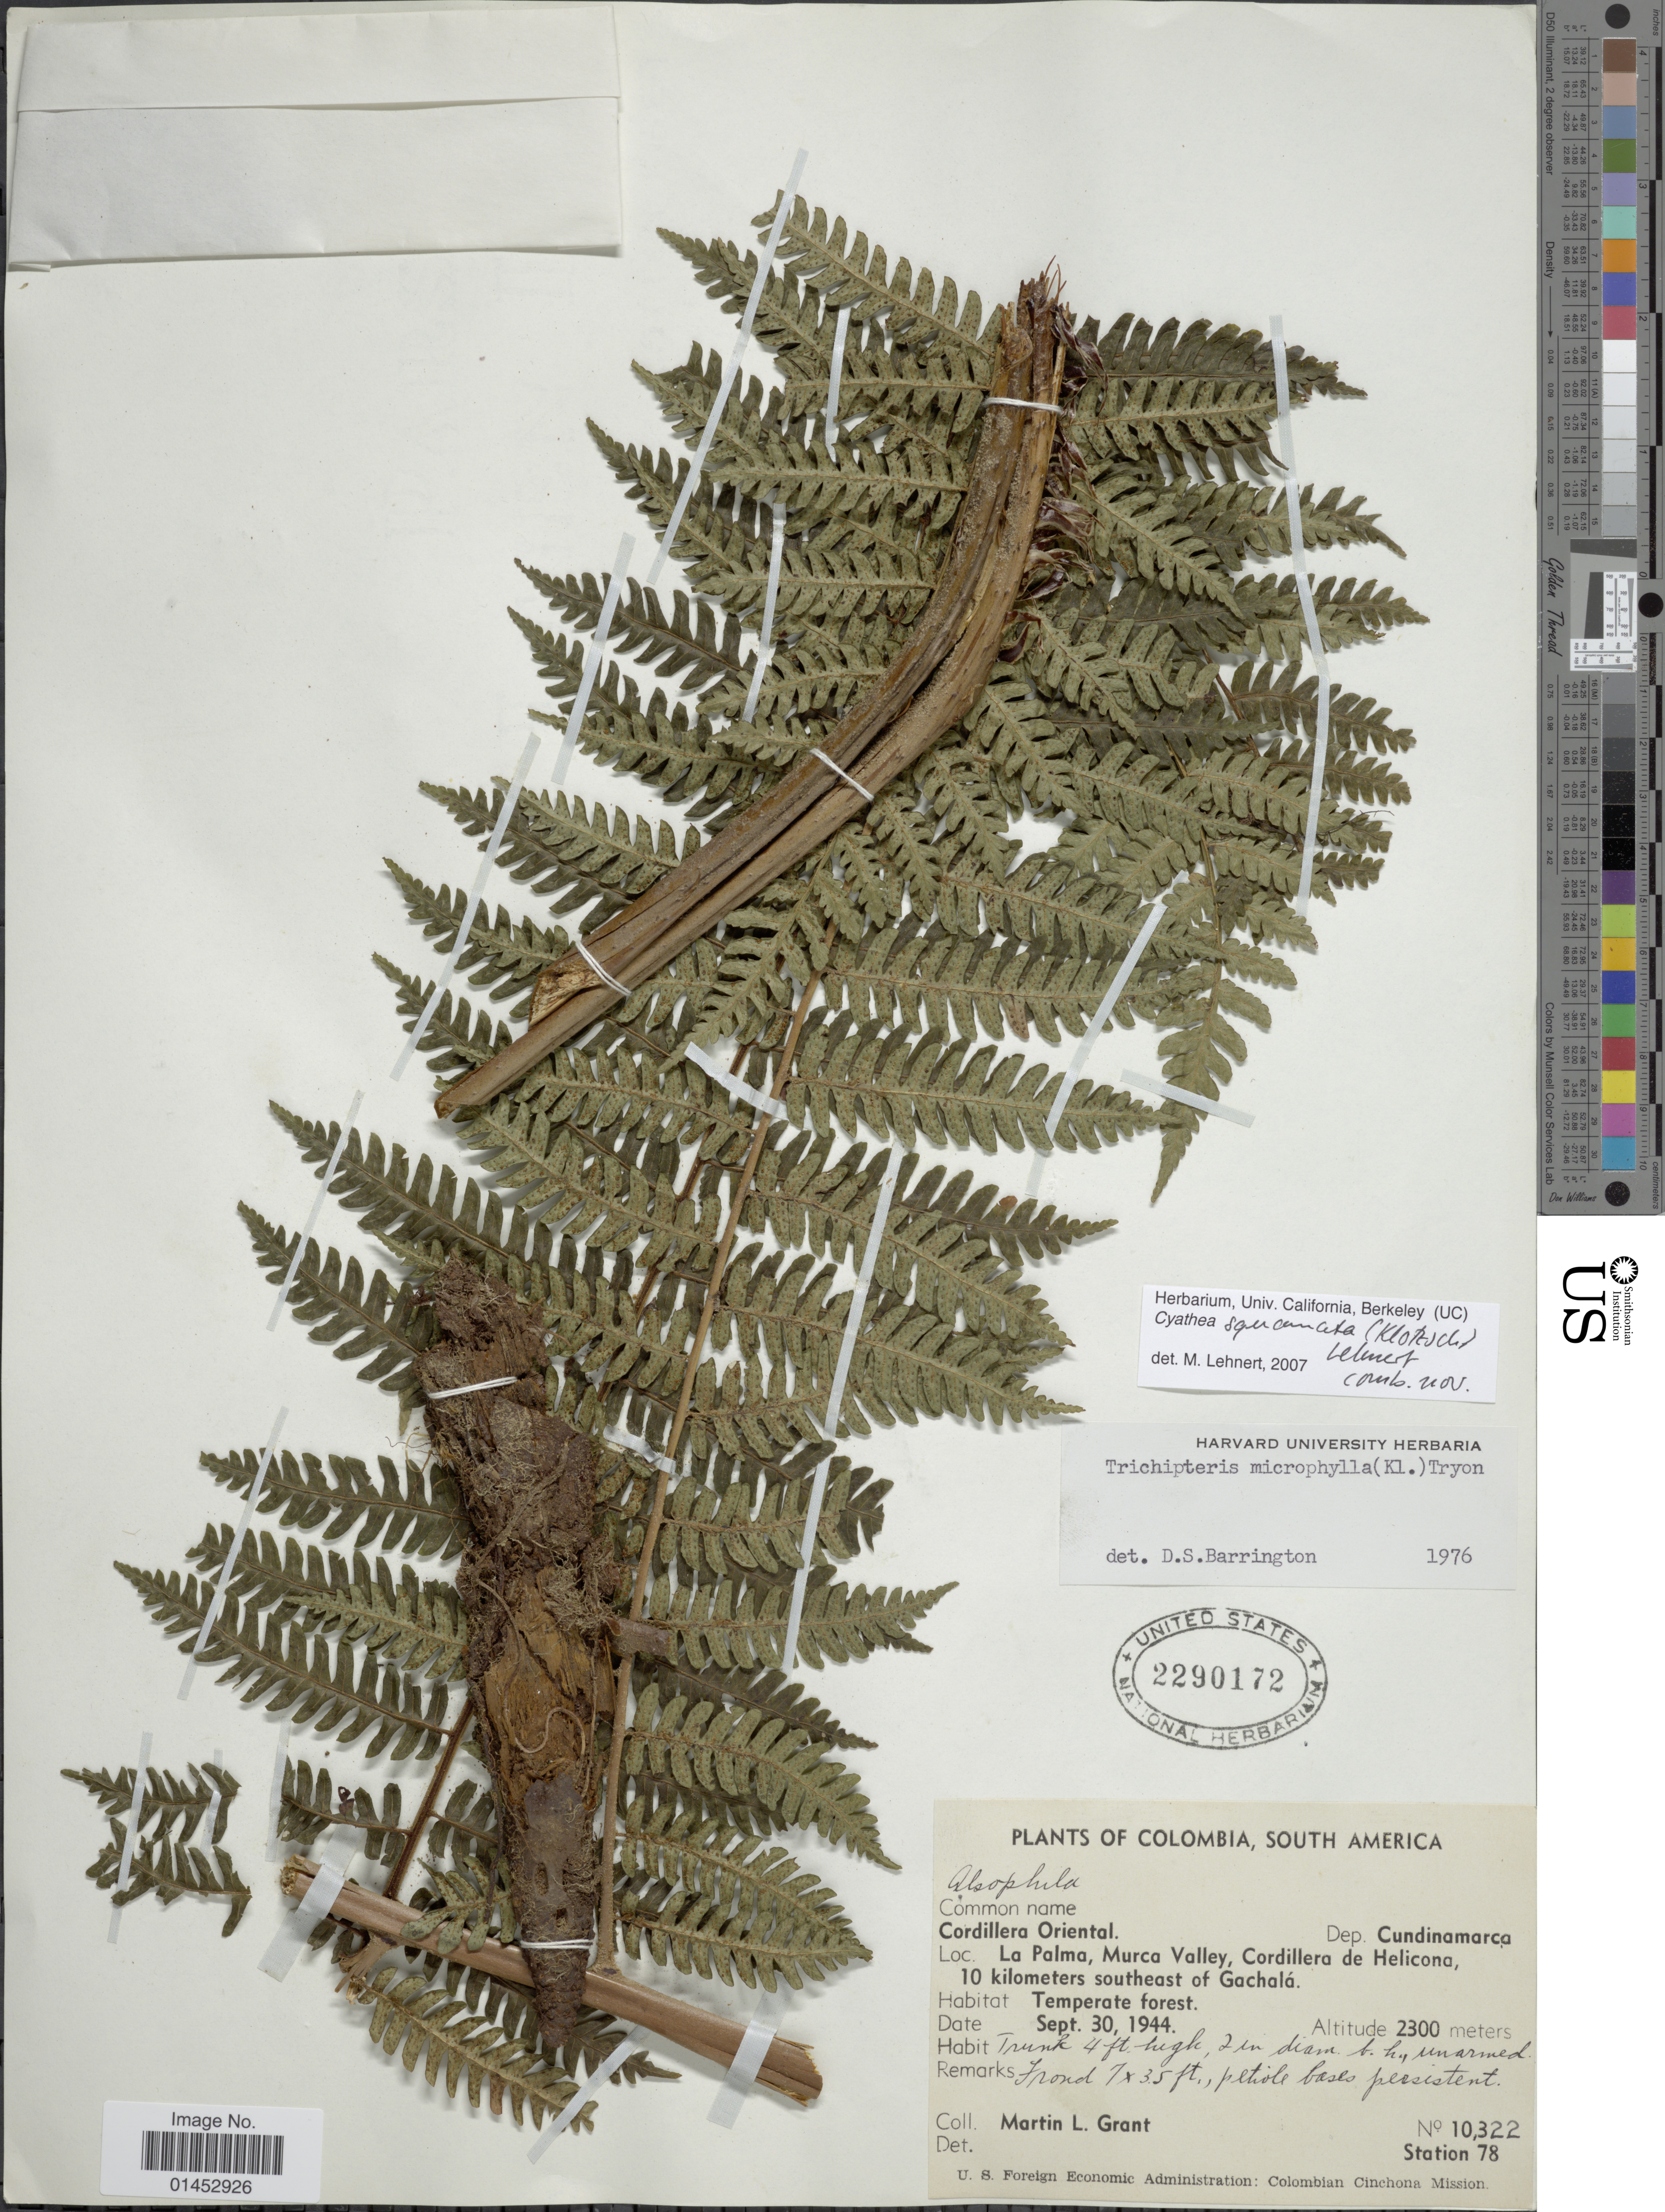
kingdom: Plantae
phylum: Tracheophyta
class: Polypodiopsida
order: Cyatheales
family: Cyatheaceae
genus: Cyathea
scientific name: Cyathea squamata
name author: (Klotzsch) Domin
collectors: M. L. Grant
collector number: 10322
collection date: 1944-09-30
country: Colombia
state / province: Cundinamarca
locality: Cordillera Oriental, Dep Cundinamarca, la Palma, Murca Valley, Cordillera de Helicona, 10 kilometers southeast of Gachalá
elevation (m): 2300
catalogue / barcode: US 2290172